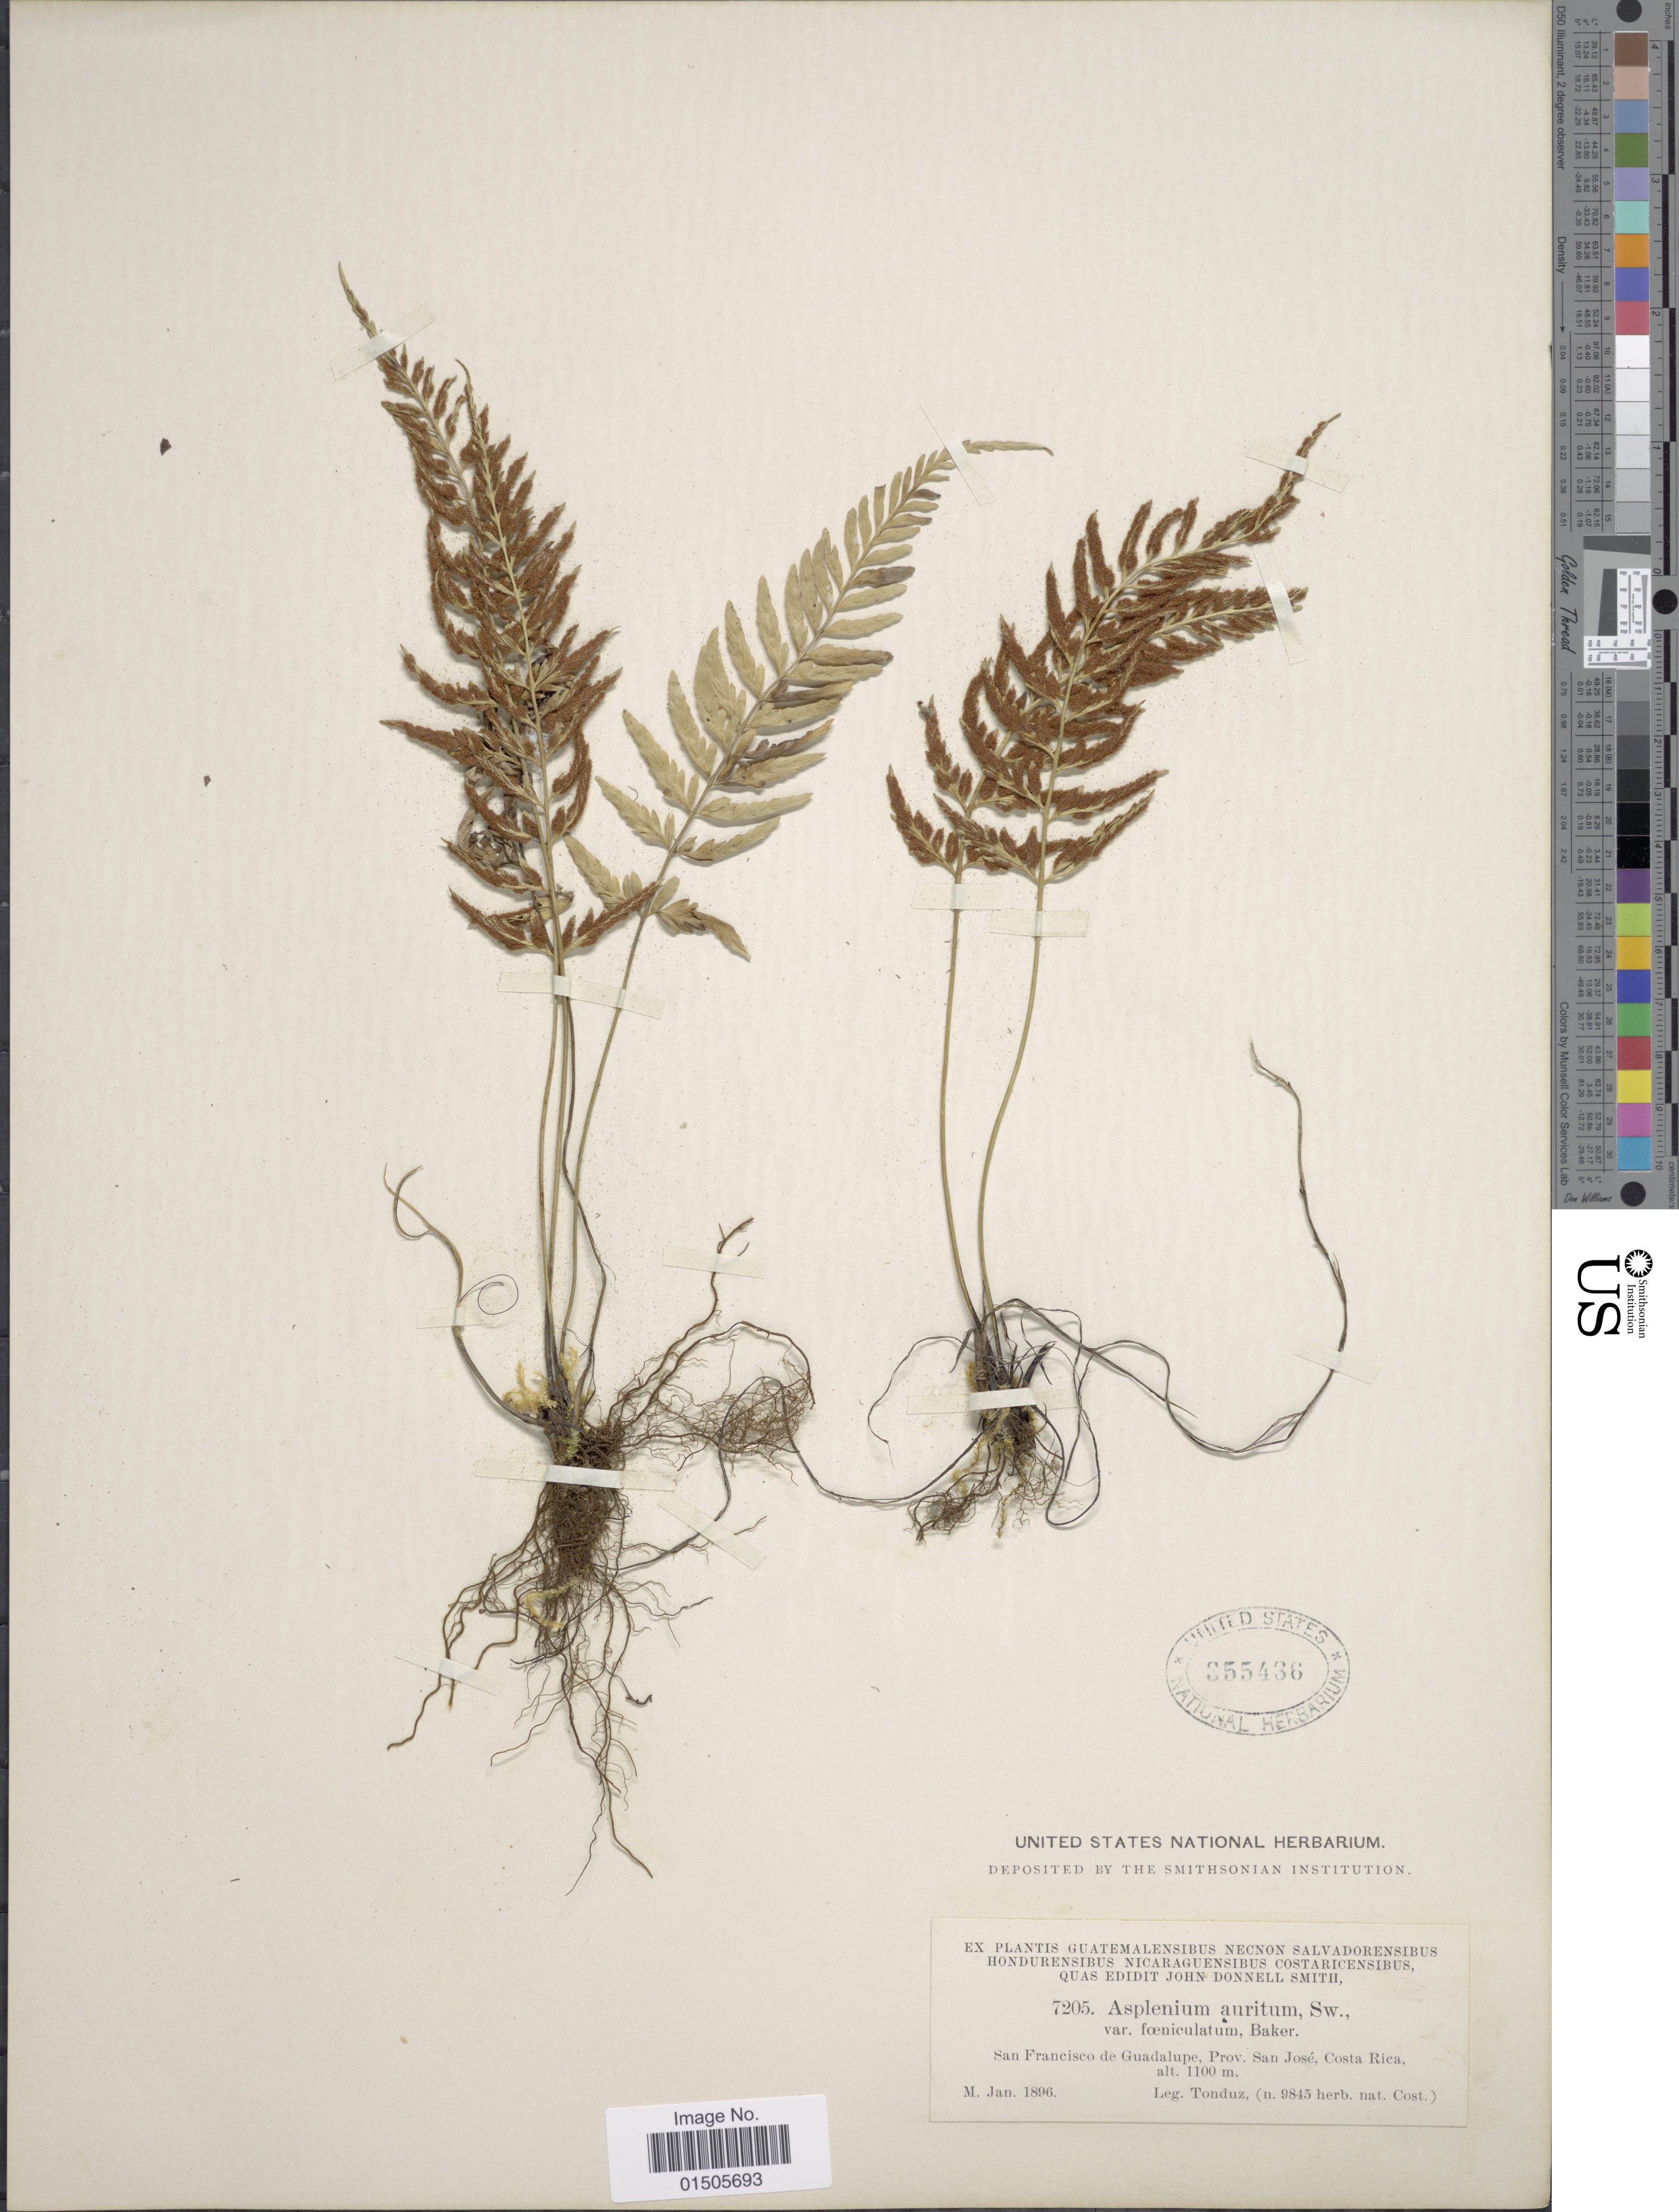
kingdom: Plantae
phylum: Tracheophyta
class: Polypodiopsida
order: Polypodiales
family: Aspleniaceae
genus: Asplenium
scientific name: Asplenium auritum var. intermedium ined.?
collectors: ex herb. Tonduz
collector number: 7205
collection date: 1896-01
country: Costa Rica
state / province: San José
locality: San Francisco de Guadalupe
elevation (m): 1100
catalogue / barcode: US 355436